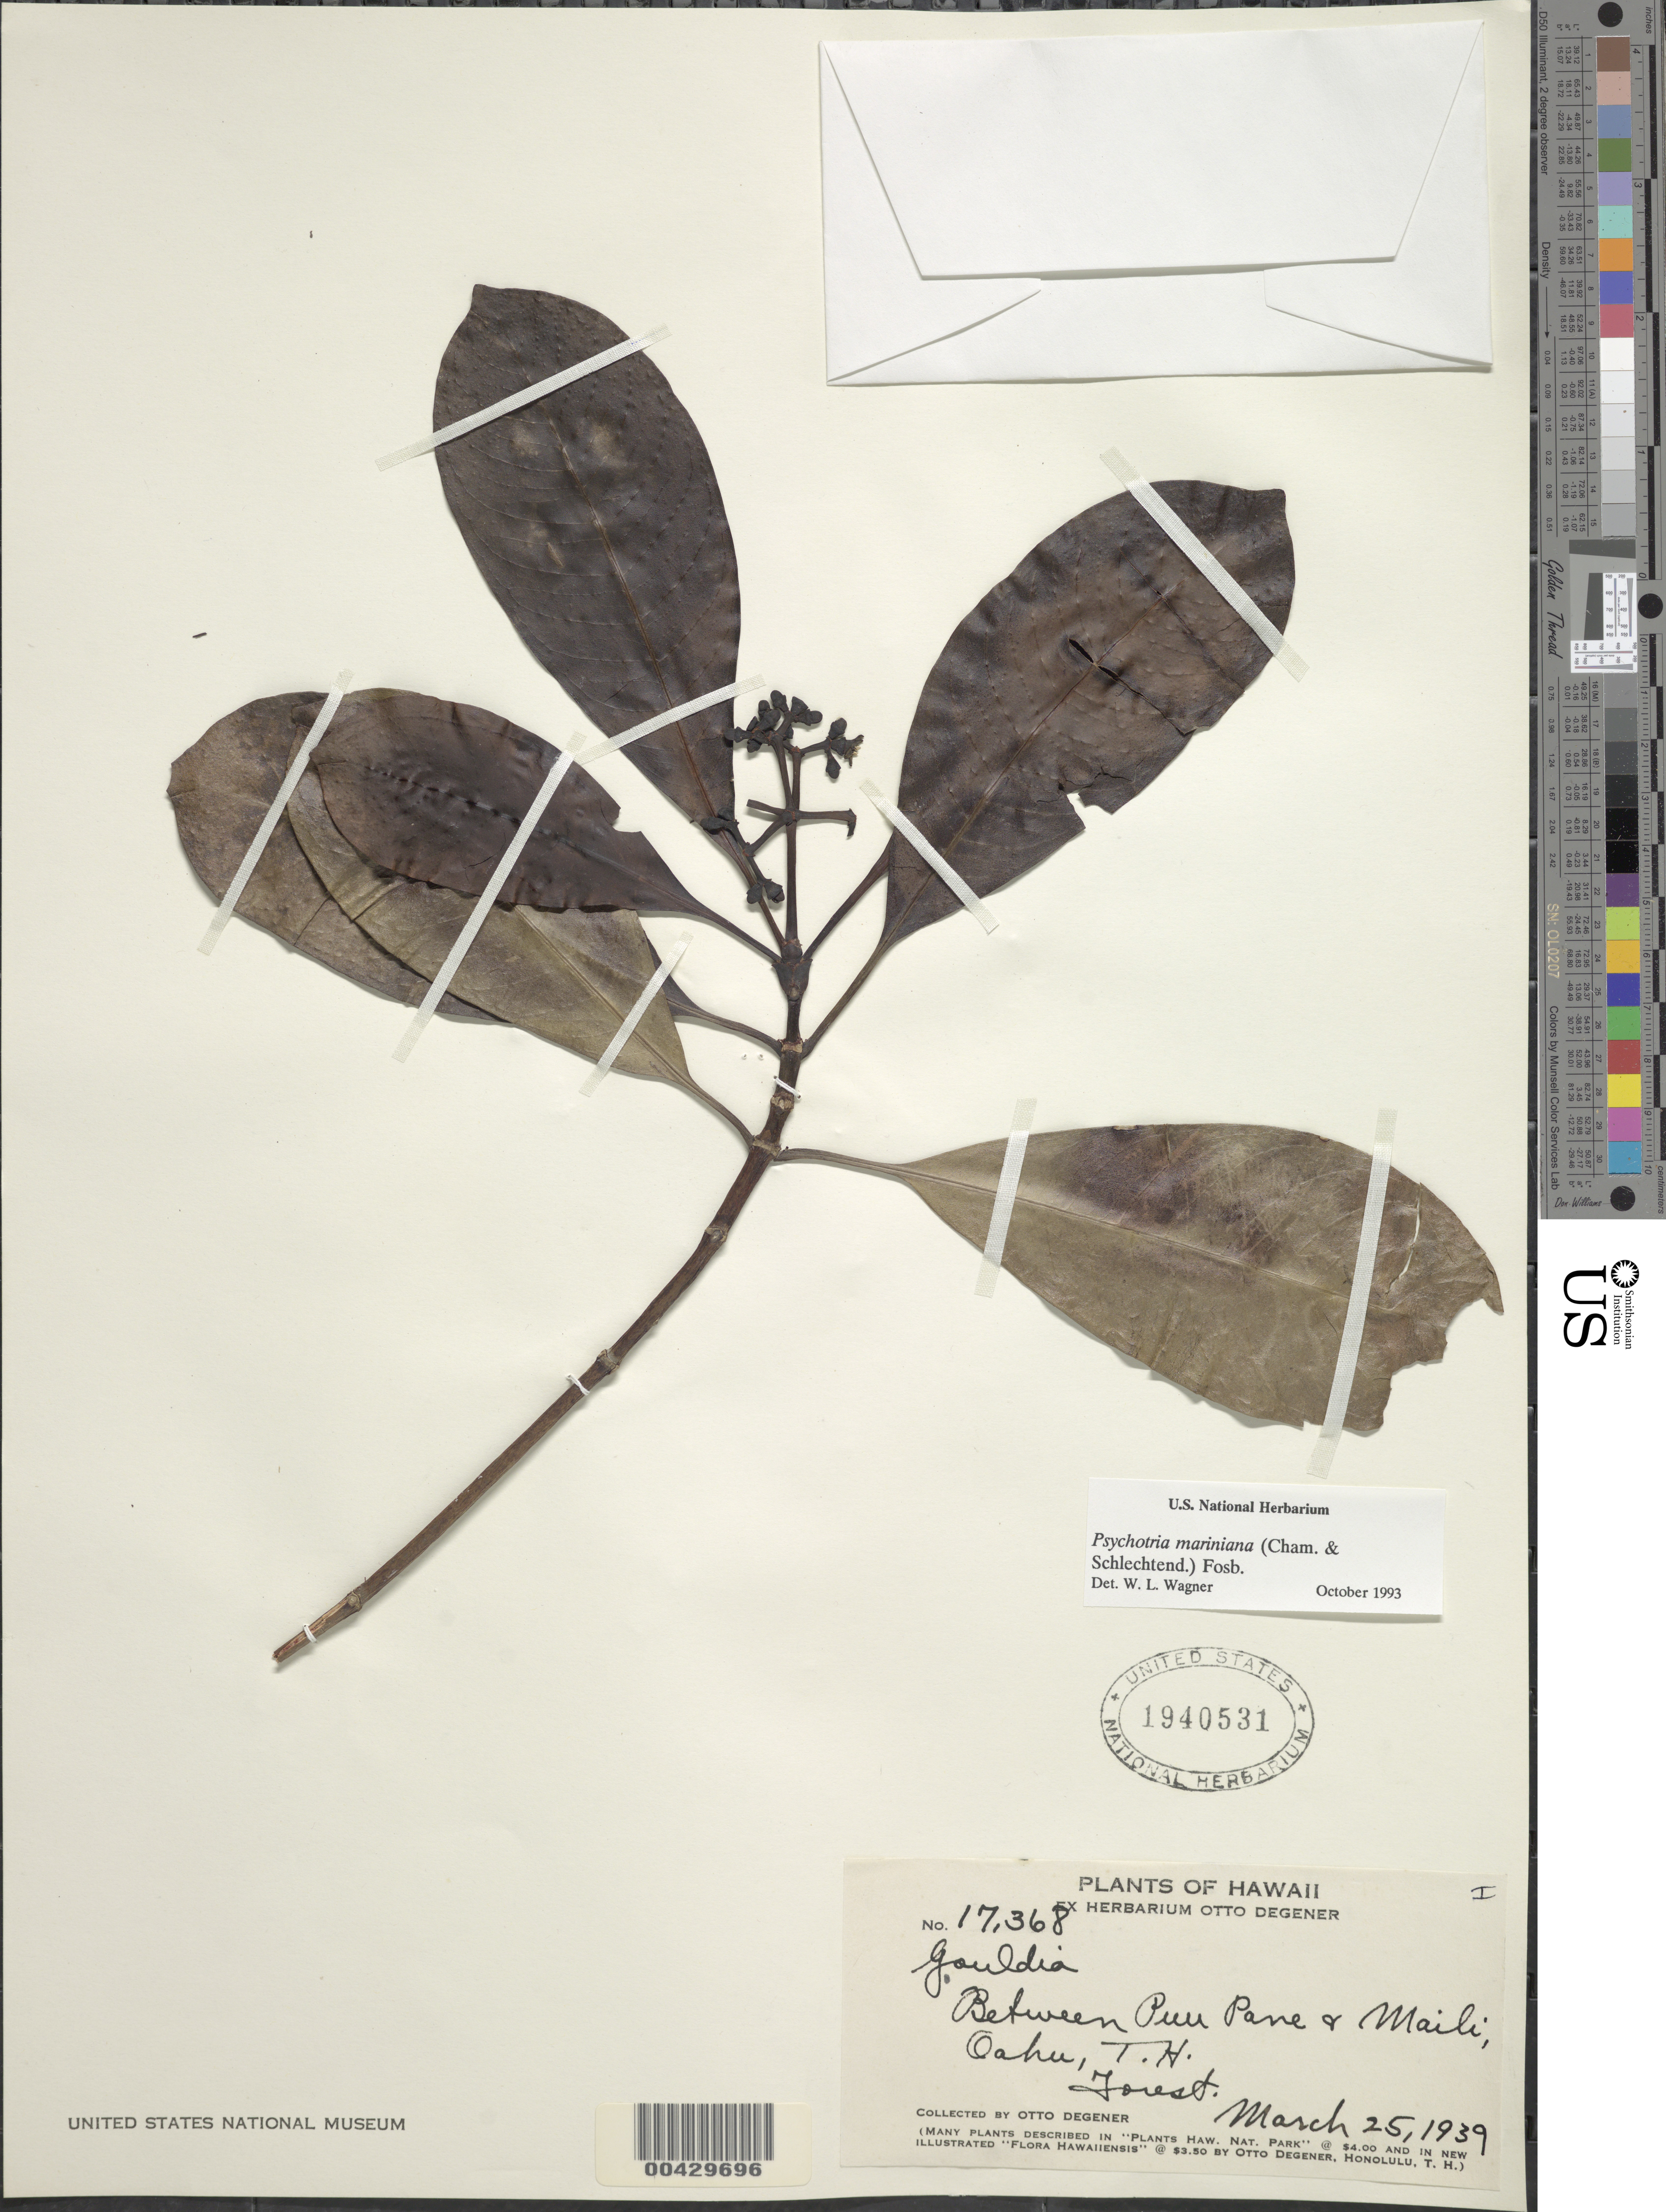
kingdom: Plantae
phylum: Tracheophyta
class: Magnoliopsida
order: Gentianales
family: Rubiaceae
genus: Psychotria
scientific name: Psychotria mariniana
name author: (Cham. & Schltdl.) Fosberg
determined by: Wagner, W. L., (BOT), Smithsonian Institution - National Museum of Natural History (UNITED STATES)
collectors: O. Degener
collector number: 17368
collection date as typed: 25 Mar 1939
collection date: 1939-03-25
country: United States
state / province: Hawaii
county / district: Honolulu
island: Oahu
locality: Between Puu Pane & Maili.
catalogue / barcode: US 1940531